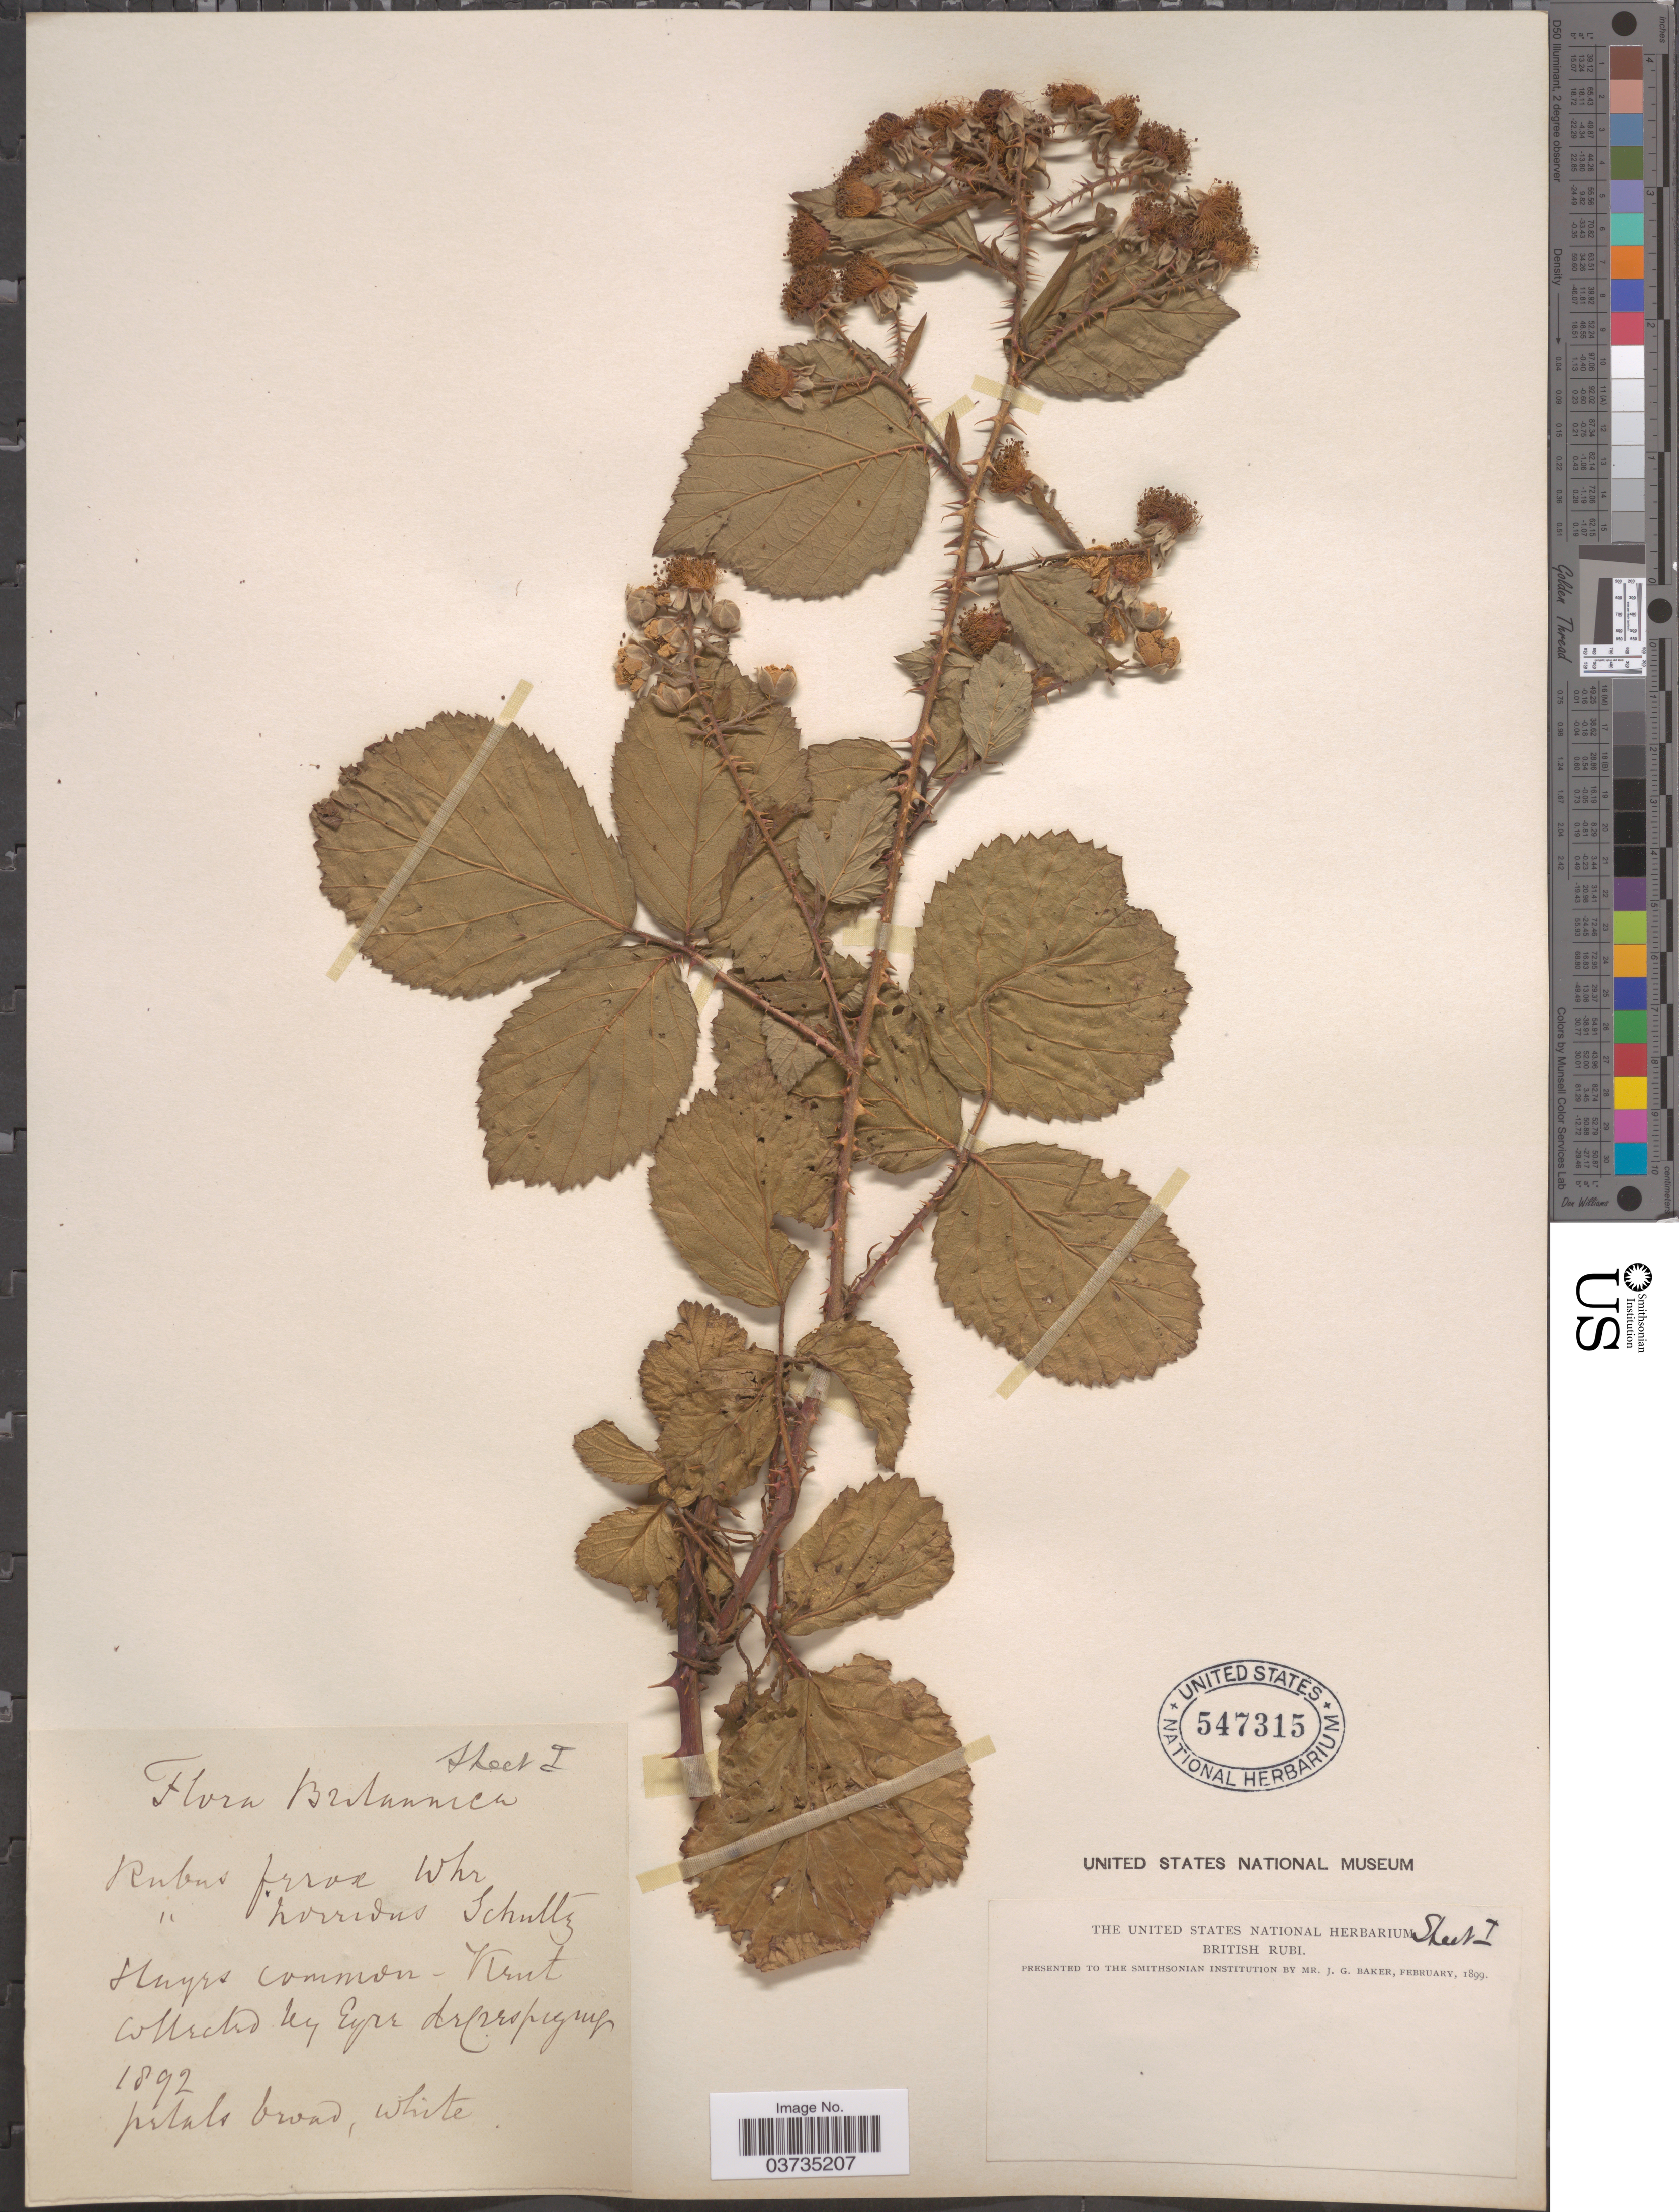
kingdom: Plantae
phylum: Tracheophyta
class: Magnoliopsida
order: Rosales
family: Rosaceae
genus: Rubus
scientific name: Rubus tardus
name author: W.C.R. Watson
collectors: E. de Crespigny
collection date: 1892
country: United Kingdom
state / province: England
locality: Britannica. Hayes. Kent.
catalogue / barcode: US 547315